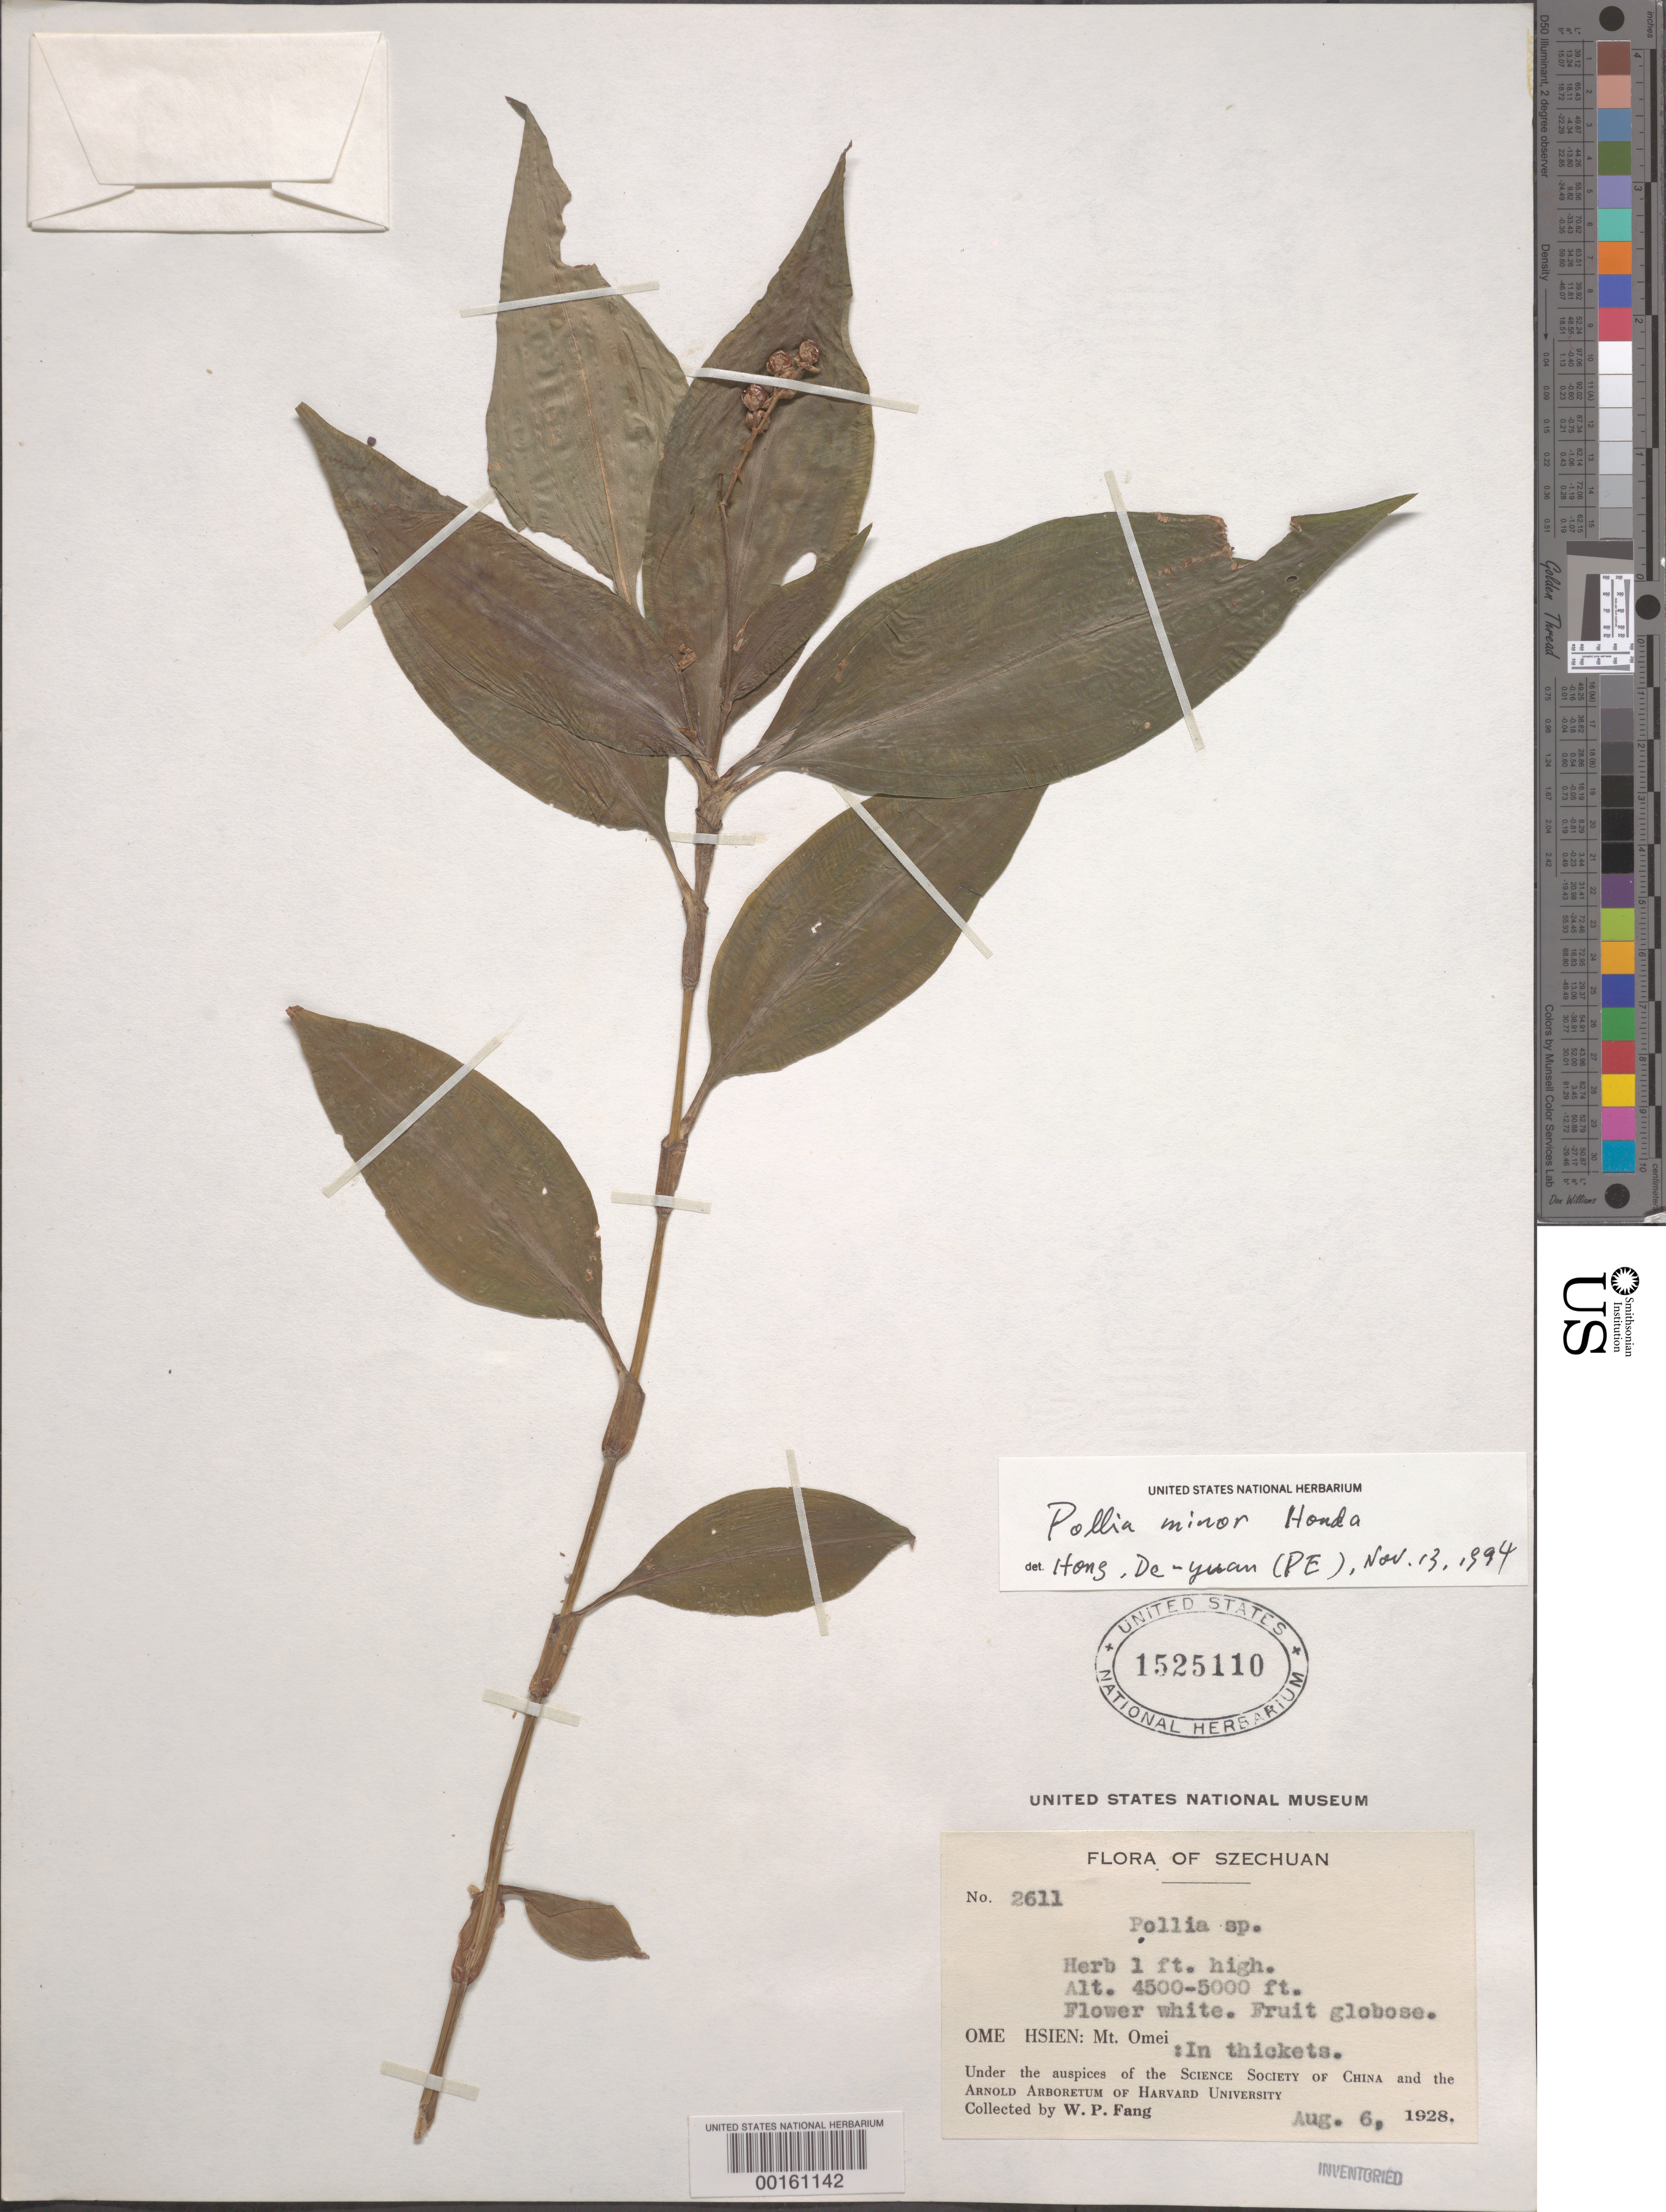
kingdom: Plantae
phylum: Tracheophyta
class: Liliopsida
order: Commelinales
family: Commelinaceae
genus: Pollia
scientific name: Pollia minor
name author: Honda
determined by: Hong, D. Y.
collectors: W. P. Fang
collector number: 2611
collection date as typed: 06 Aug 1928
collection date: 1928-08-06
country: China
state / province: Sichuan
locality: Ome hsien: mt. omei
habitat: In thickets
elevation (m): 1372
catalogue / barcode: US 1525110